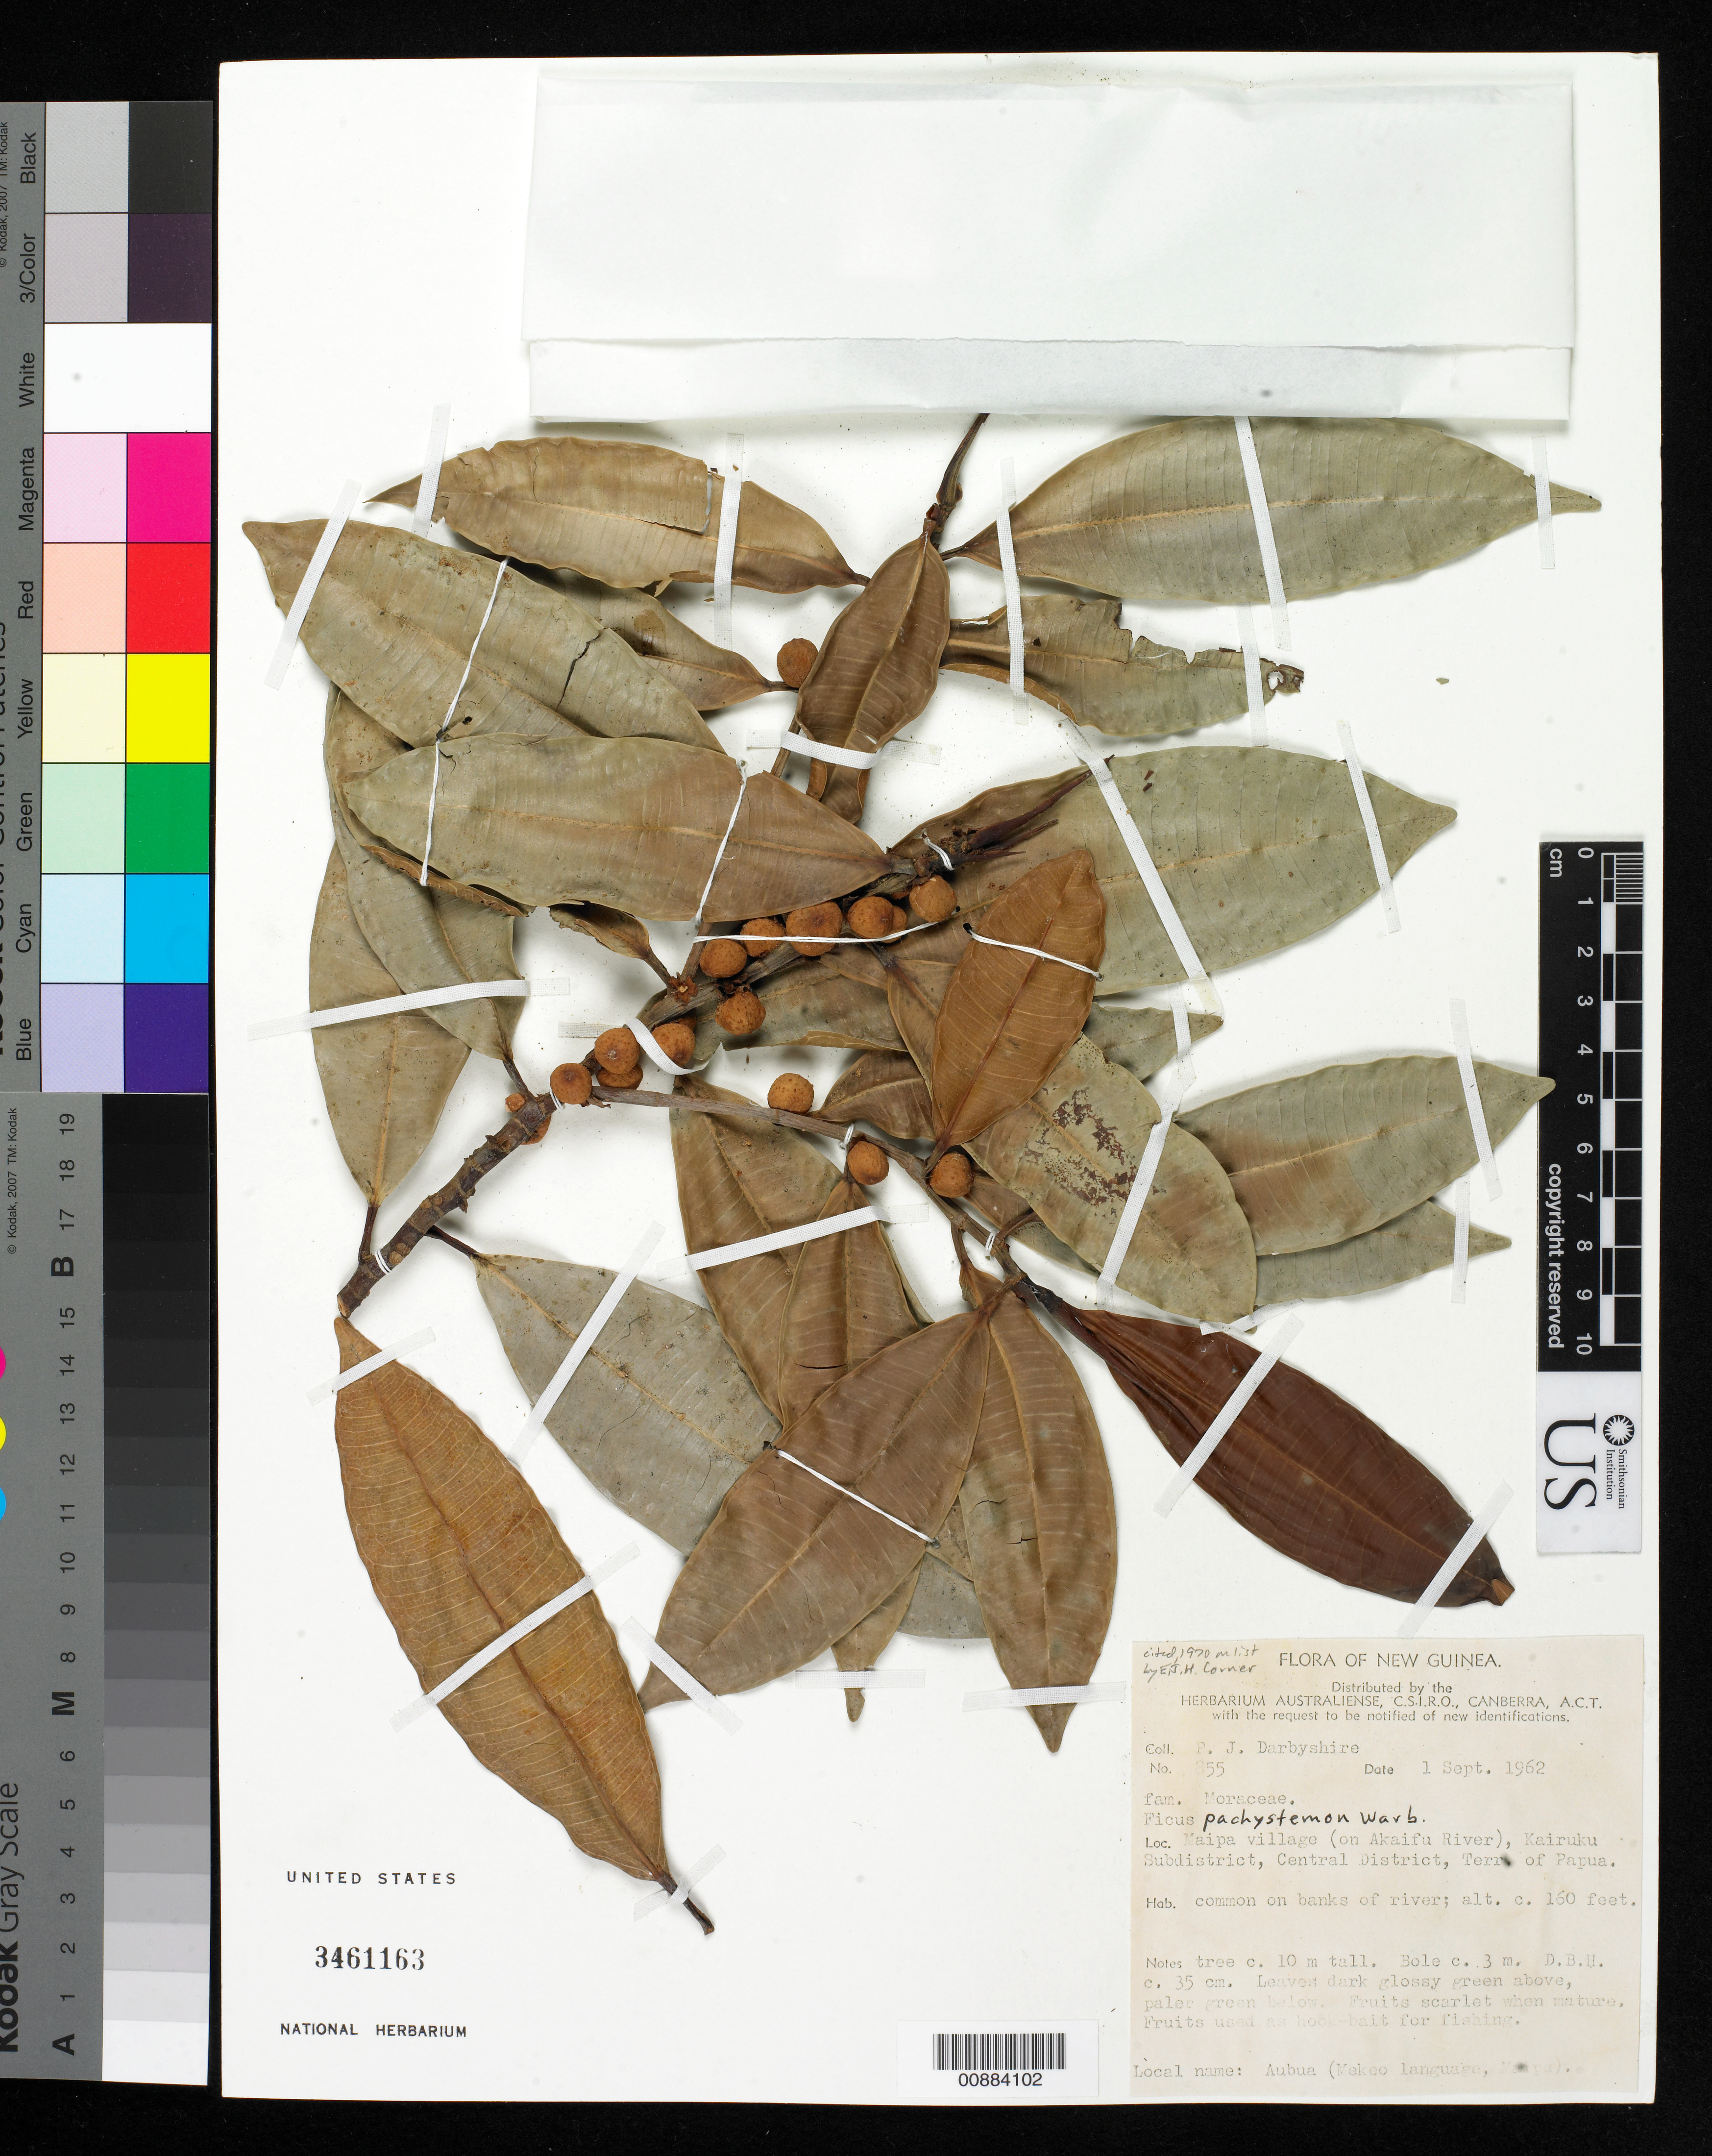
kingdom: Plantae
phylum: Tracheophyta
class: Magnoliopsida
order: Rosales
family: Moraceae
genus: Ficus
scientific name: Ficus pachystemon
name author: Warb.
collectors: P. Darbyshire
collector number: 855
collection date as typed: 01 Sep 1962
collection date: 1962-09-01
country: Papua New Guinea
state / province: Central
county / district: Kairuku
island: New Guinea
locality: Maipa village (on Akaifu River), Kairuku subdist.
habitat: common on banks of river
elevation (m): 49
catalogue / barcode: US 3461163